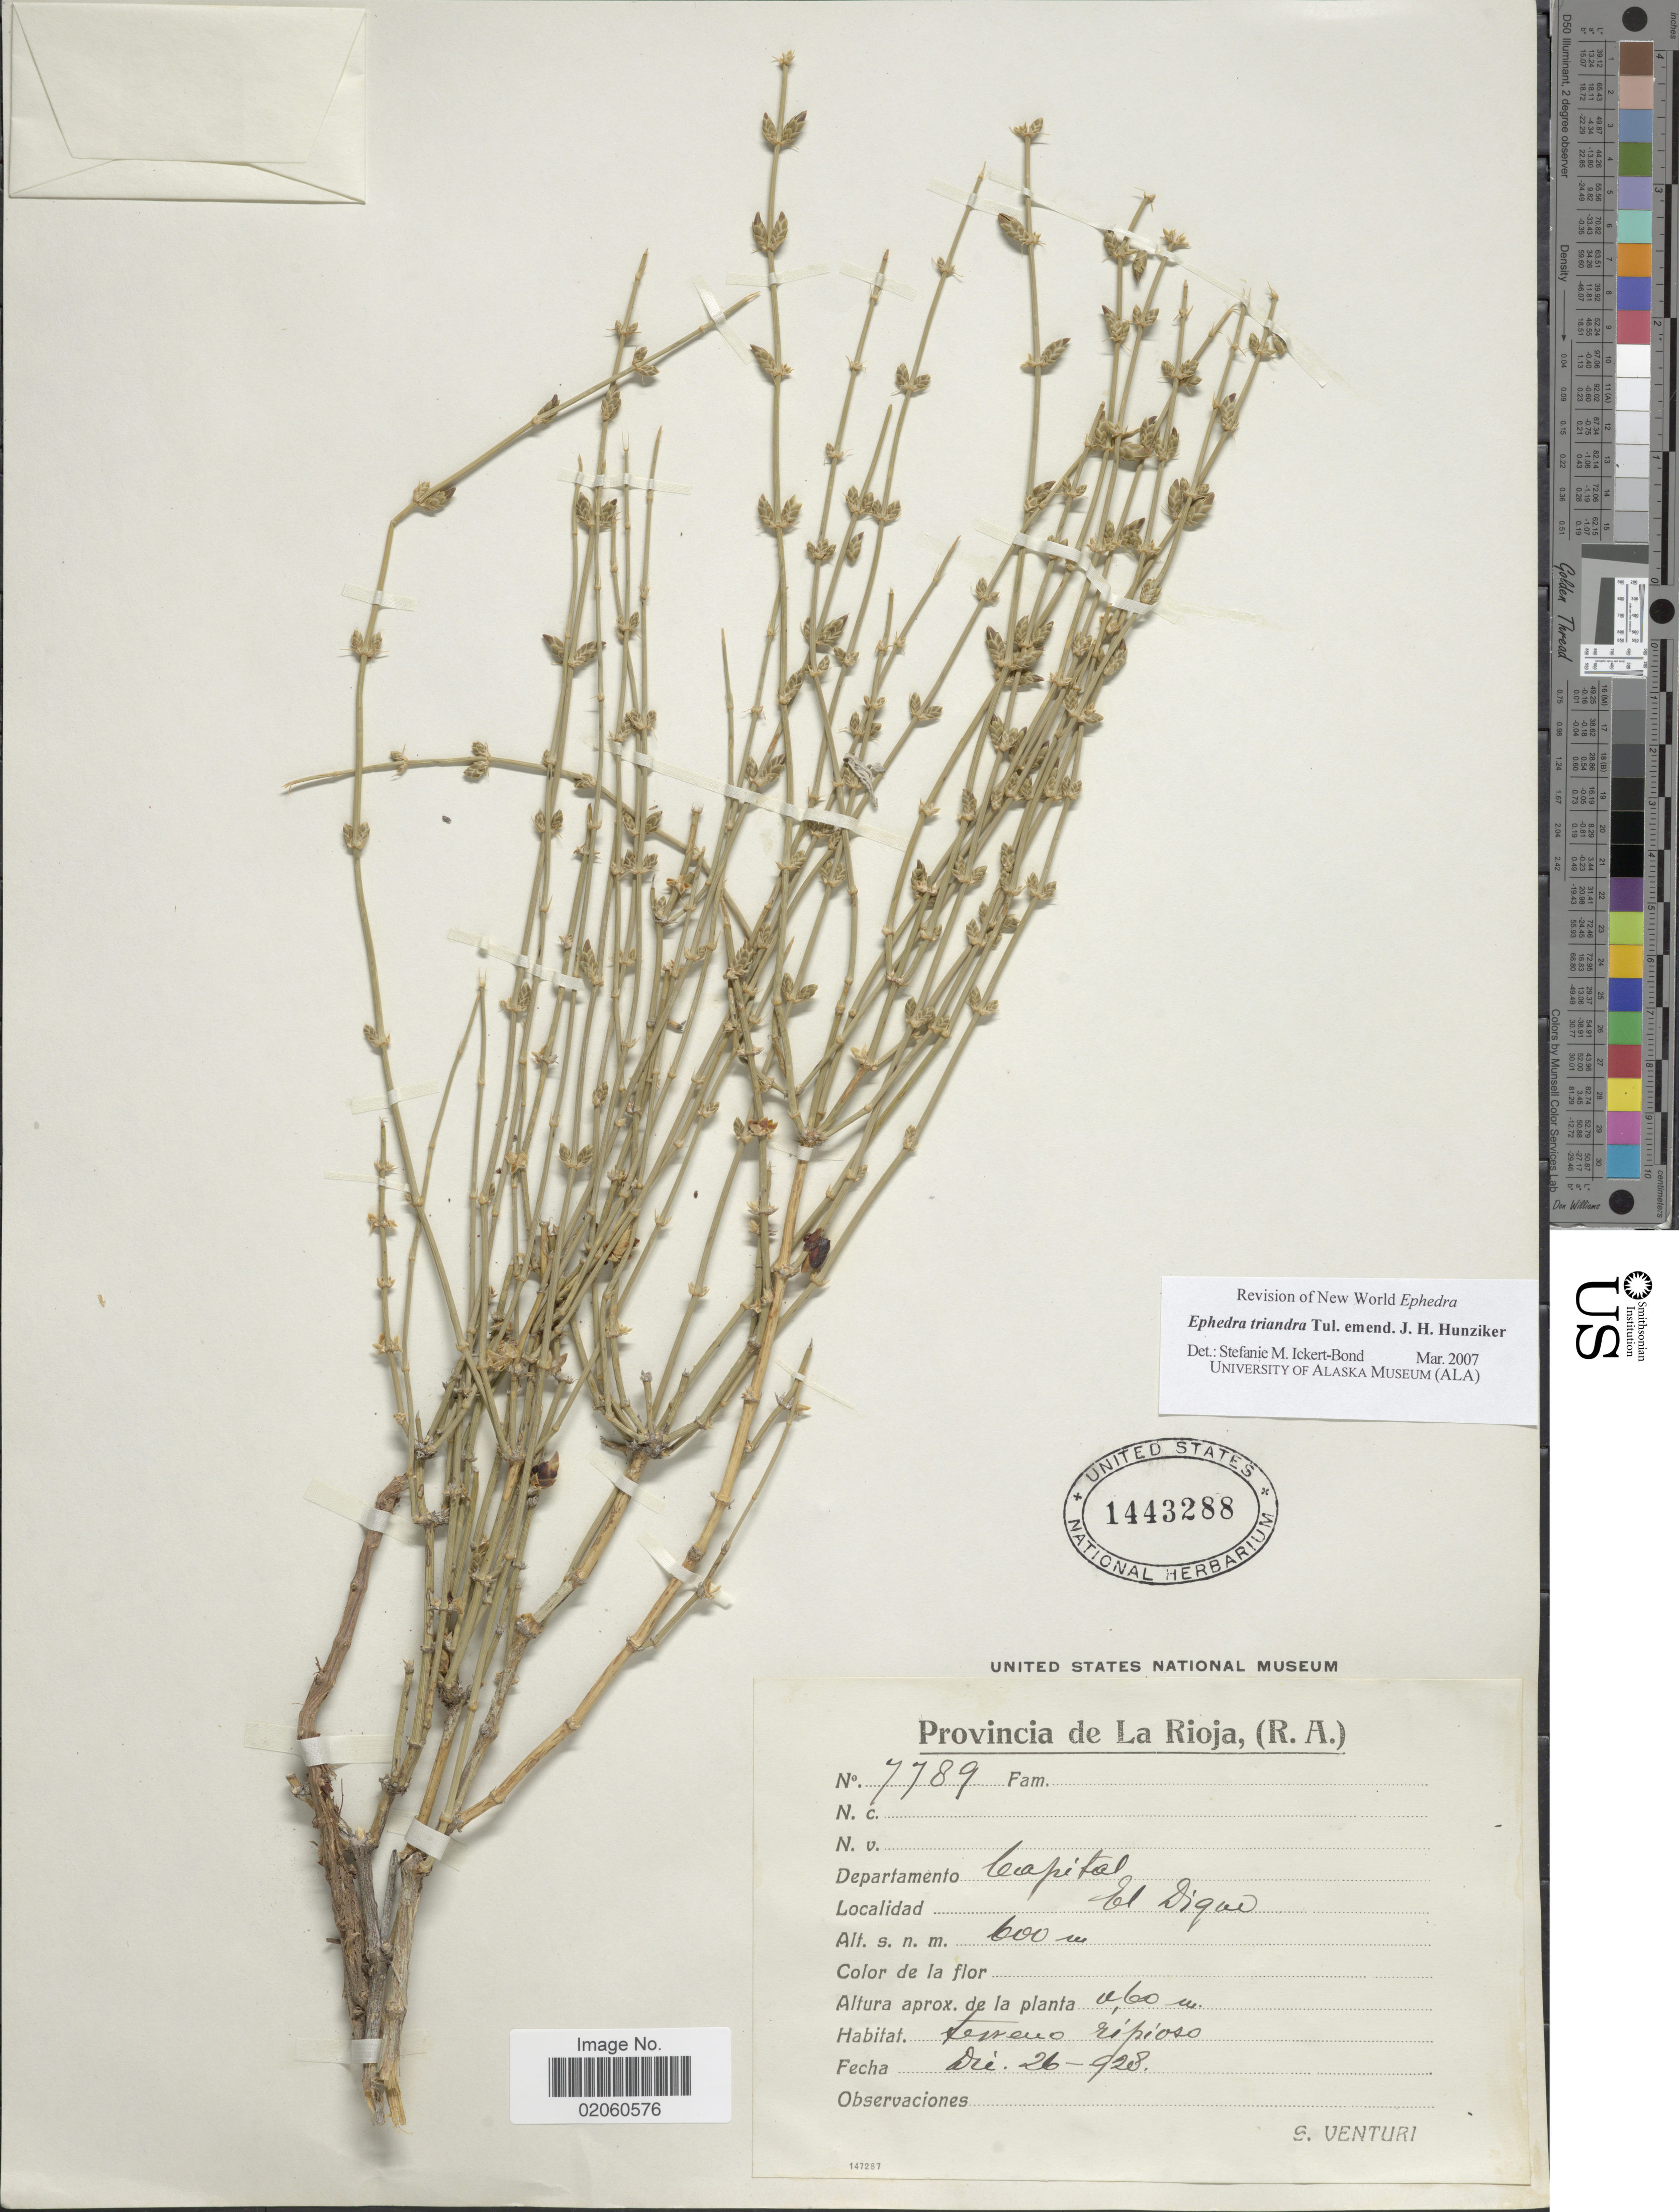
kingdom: Plantae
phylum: Tracheophyta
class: Gnetopsida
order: Ephedrales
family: Ephedraceae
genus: Ephedra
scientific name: Ephedra triandra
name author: Tul.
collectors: S. Venturi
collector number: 7789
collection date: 1928-12-26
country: Argentina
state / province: La Rioja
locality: (R.A.), Departamento Capital, El Dique.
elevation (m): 600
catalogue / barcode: US 1443288